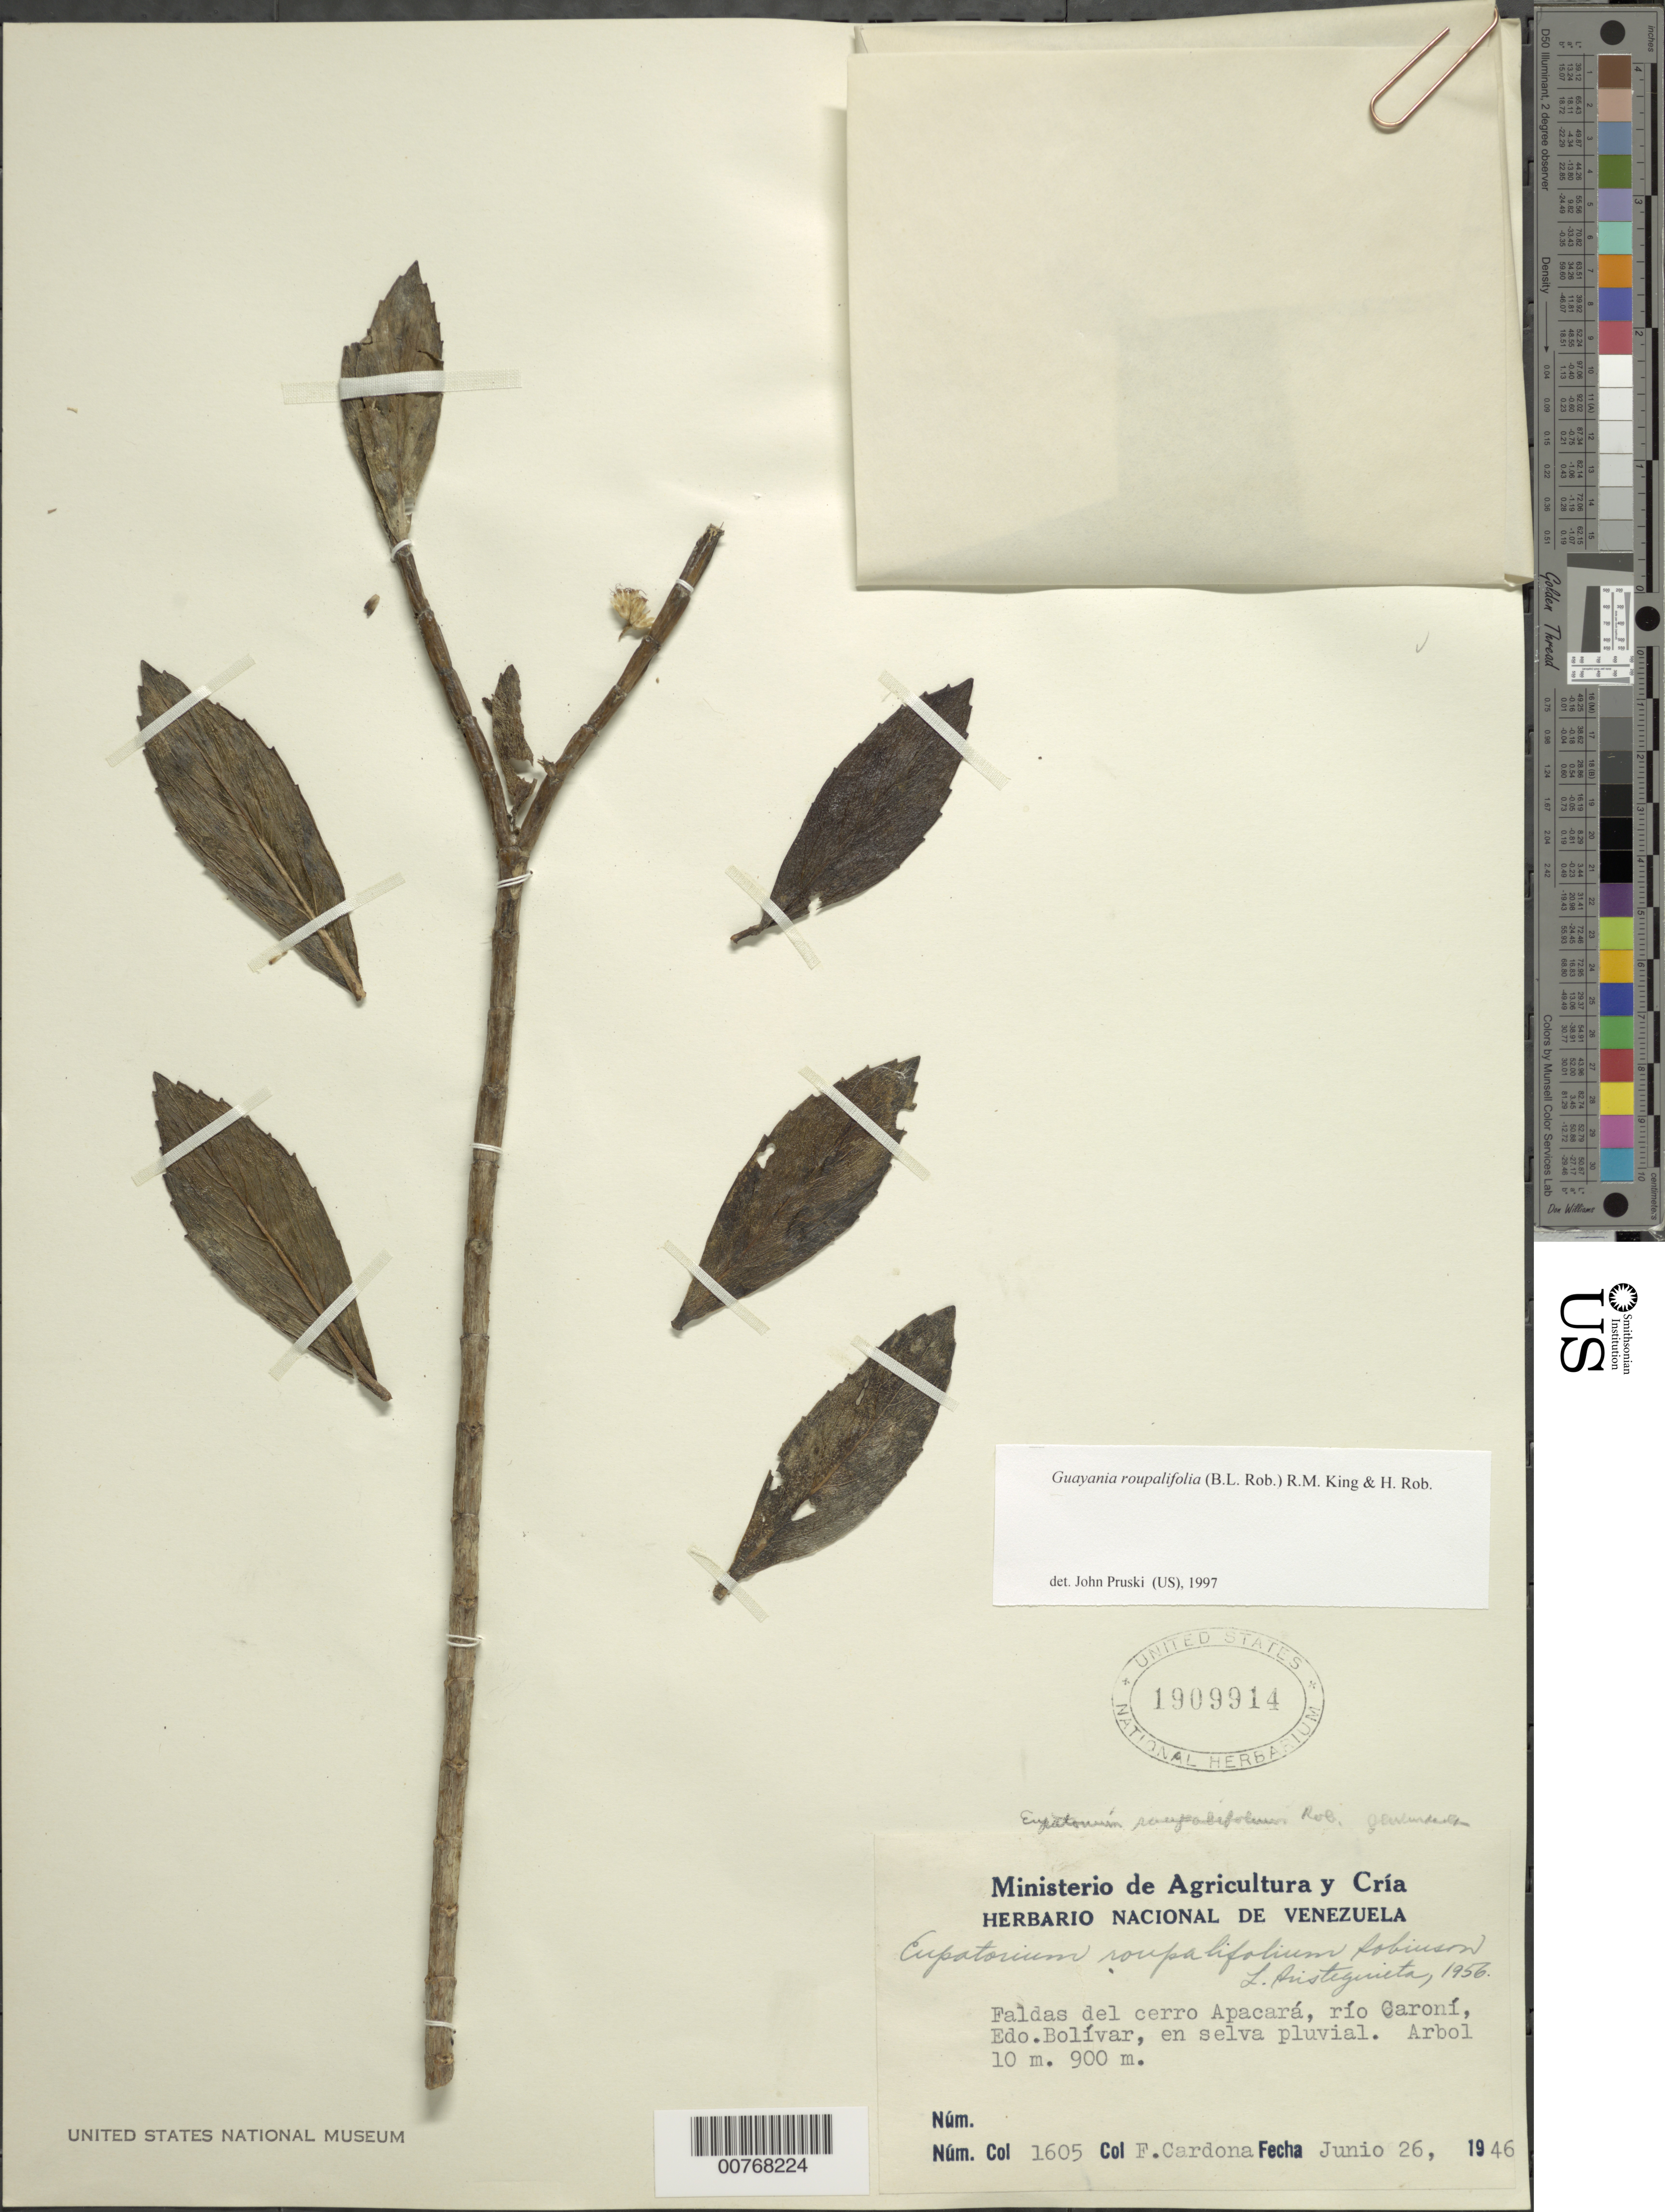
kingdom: Plantae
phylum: Tracheophyta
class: Magnoliopsida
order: Asterales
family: Asteraceae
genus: Guayania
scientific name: Guayania roupalifolia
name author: (B.L. Rob.) R.M. King & H. Rob.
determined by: Aristeguieta, L.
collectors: F. Cardona Puig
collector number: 1605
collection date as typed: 26-Jun-46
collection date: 1946-06-26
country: Venezuela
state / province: Bolívar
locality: Río Caroní, Cerro Apacará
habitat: Selva pluvial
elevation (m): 2000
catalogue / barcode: US 1909914